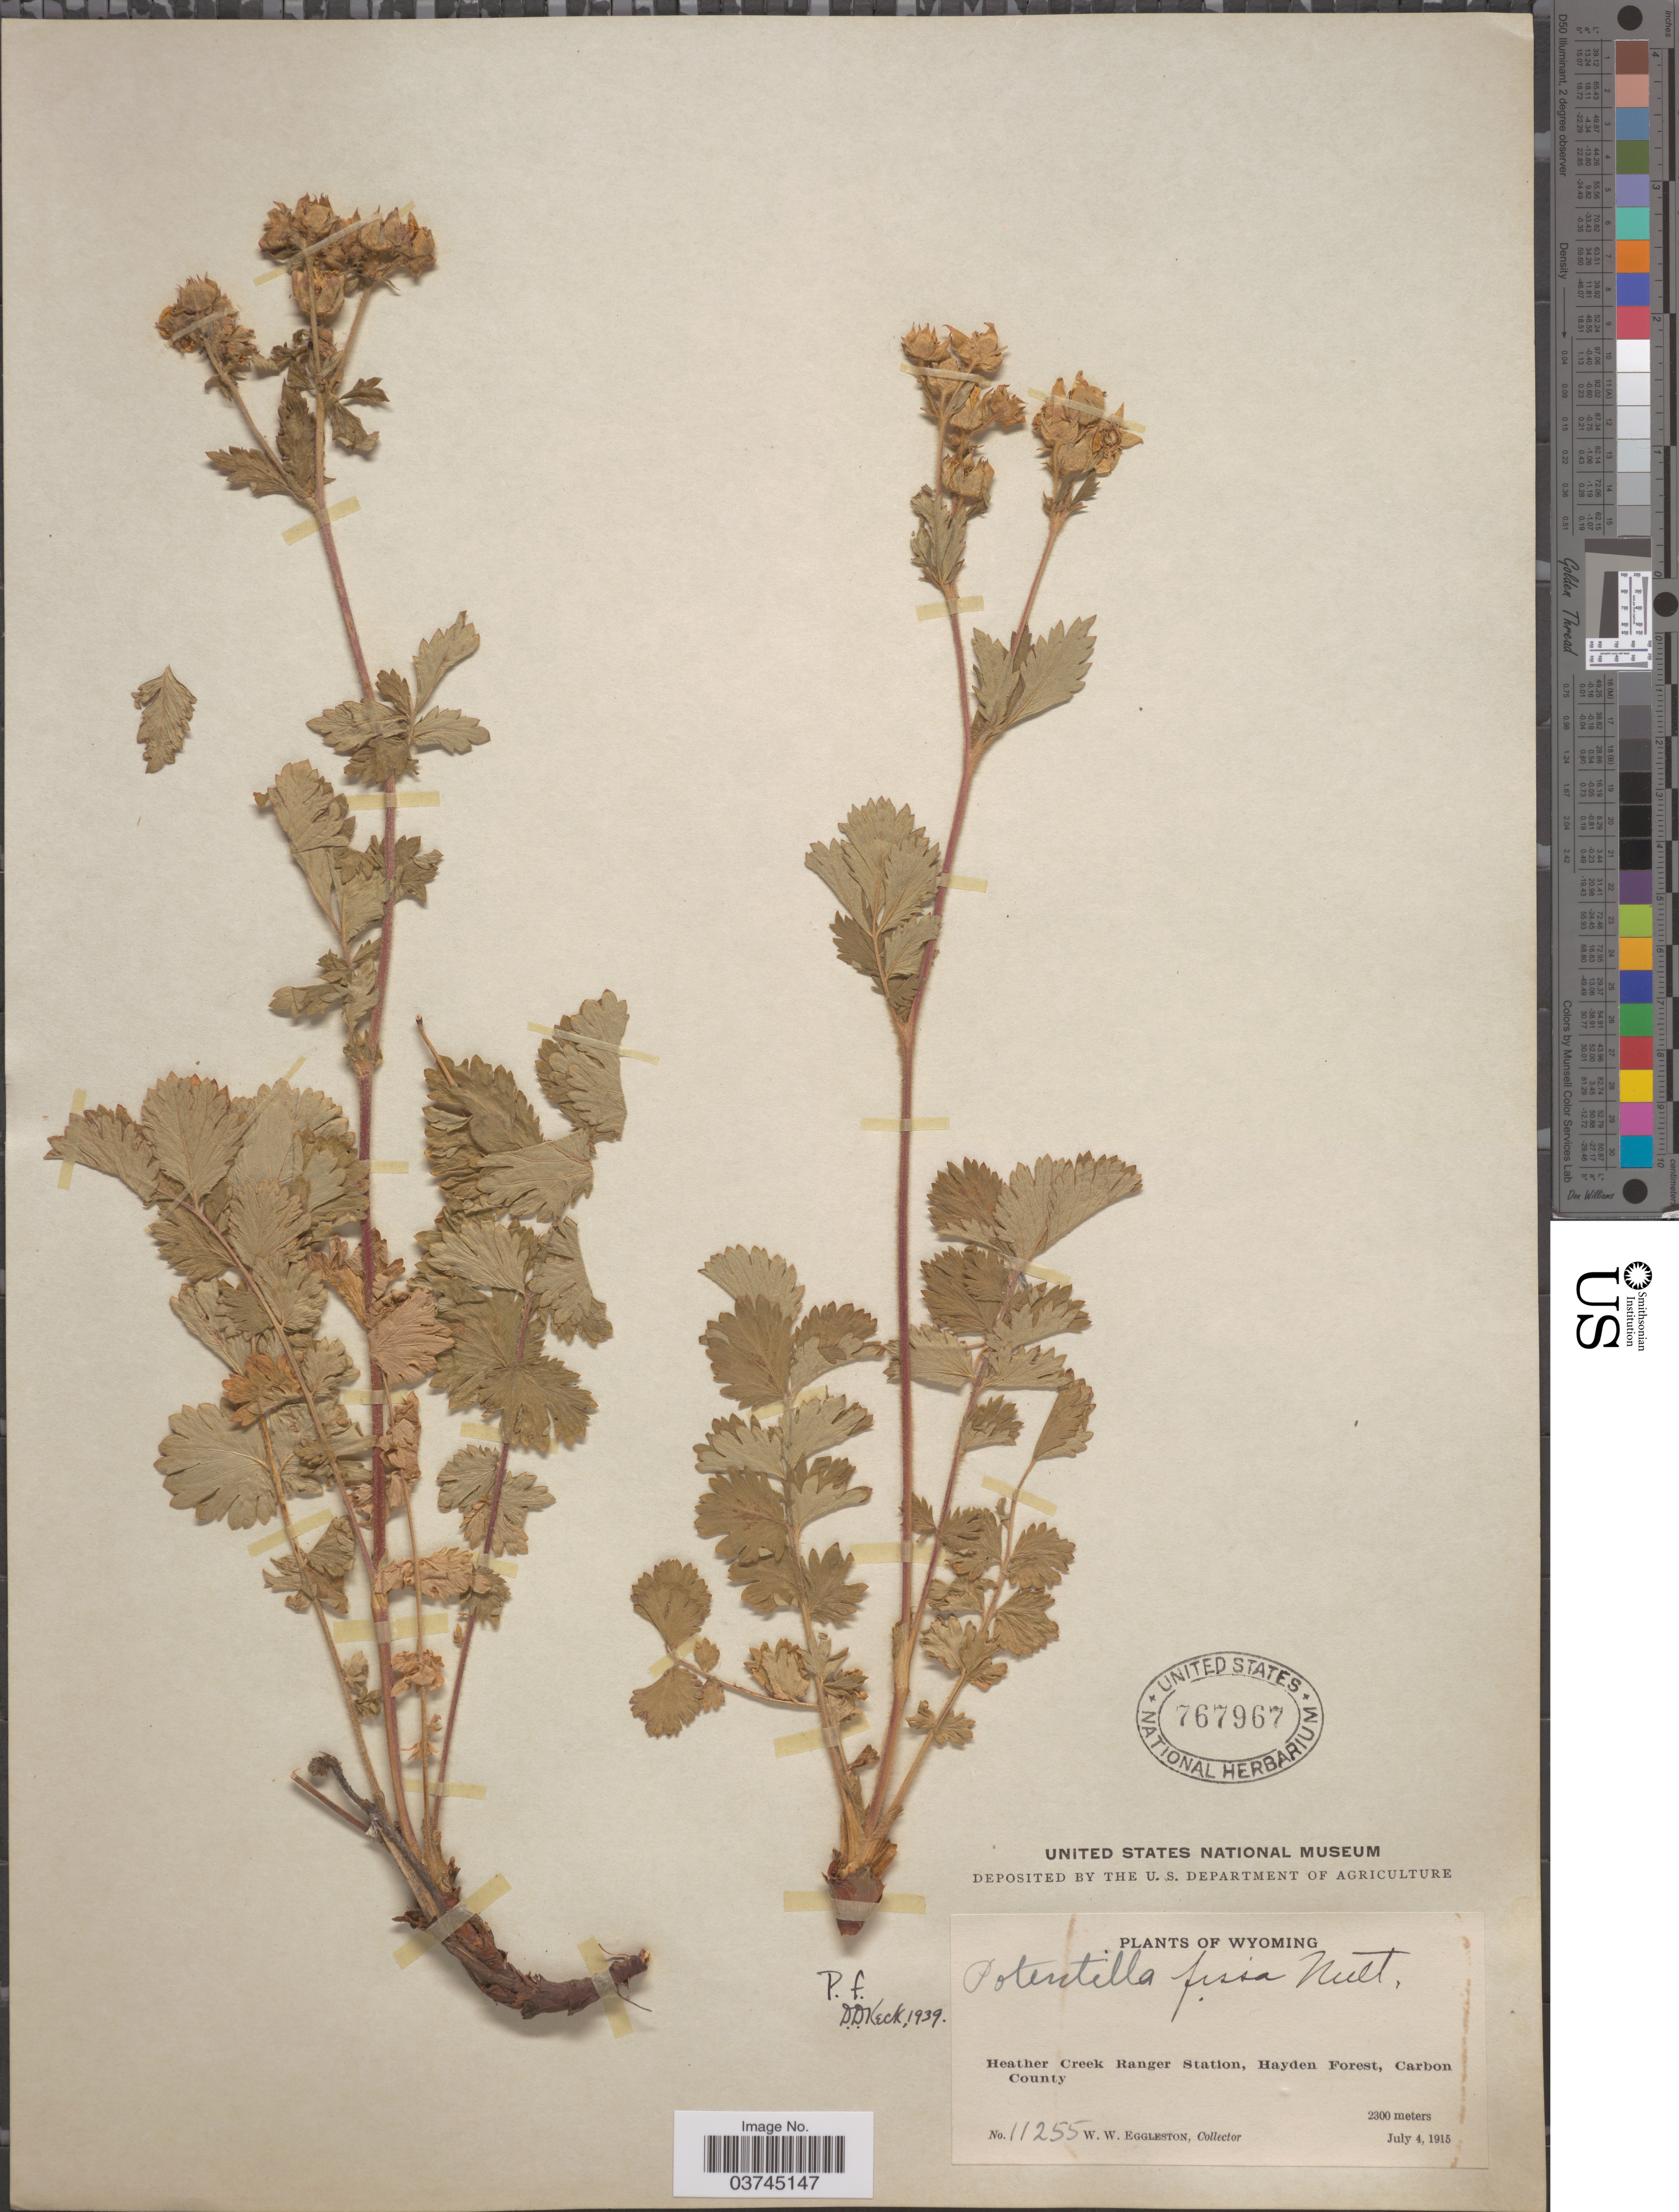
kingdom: Plantae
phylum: Tracheophyta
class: Magnoliopsida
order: Rosales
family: Rosaceae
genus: Drymocallis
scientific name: Drymocallis fissa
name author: (Nutt.) Rydb.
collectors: W. W. Eggleston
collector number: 11255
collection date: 1915-07-04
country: United States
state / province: Wyoming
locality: Heather Creek Ranger Station, Hayden Forest, Carbon County.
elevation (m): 2300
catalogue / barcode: US 767967